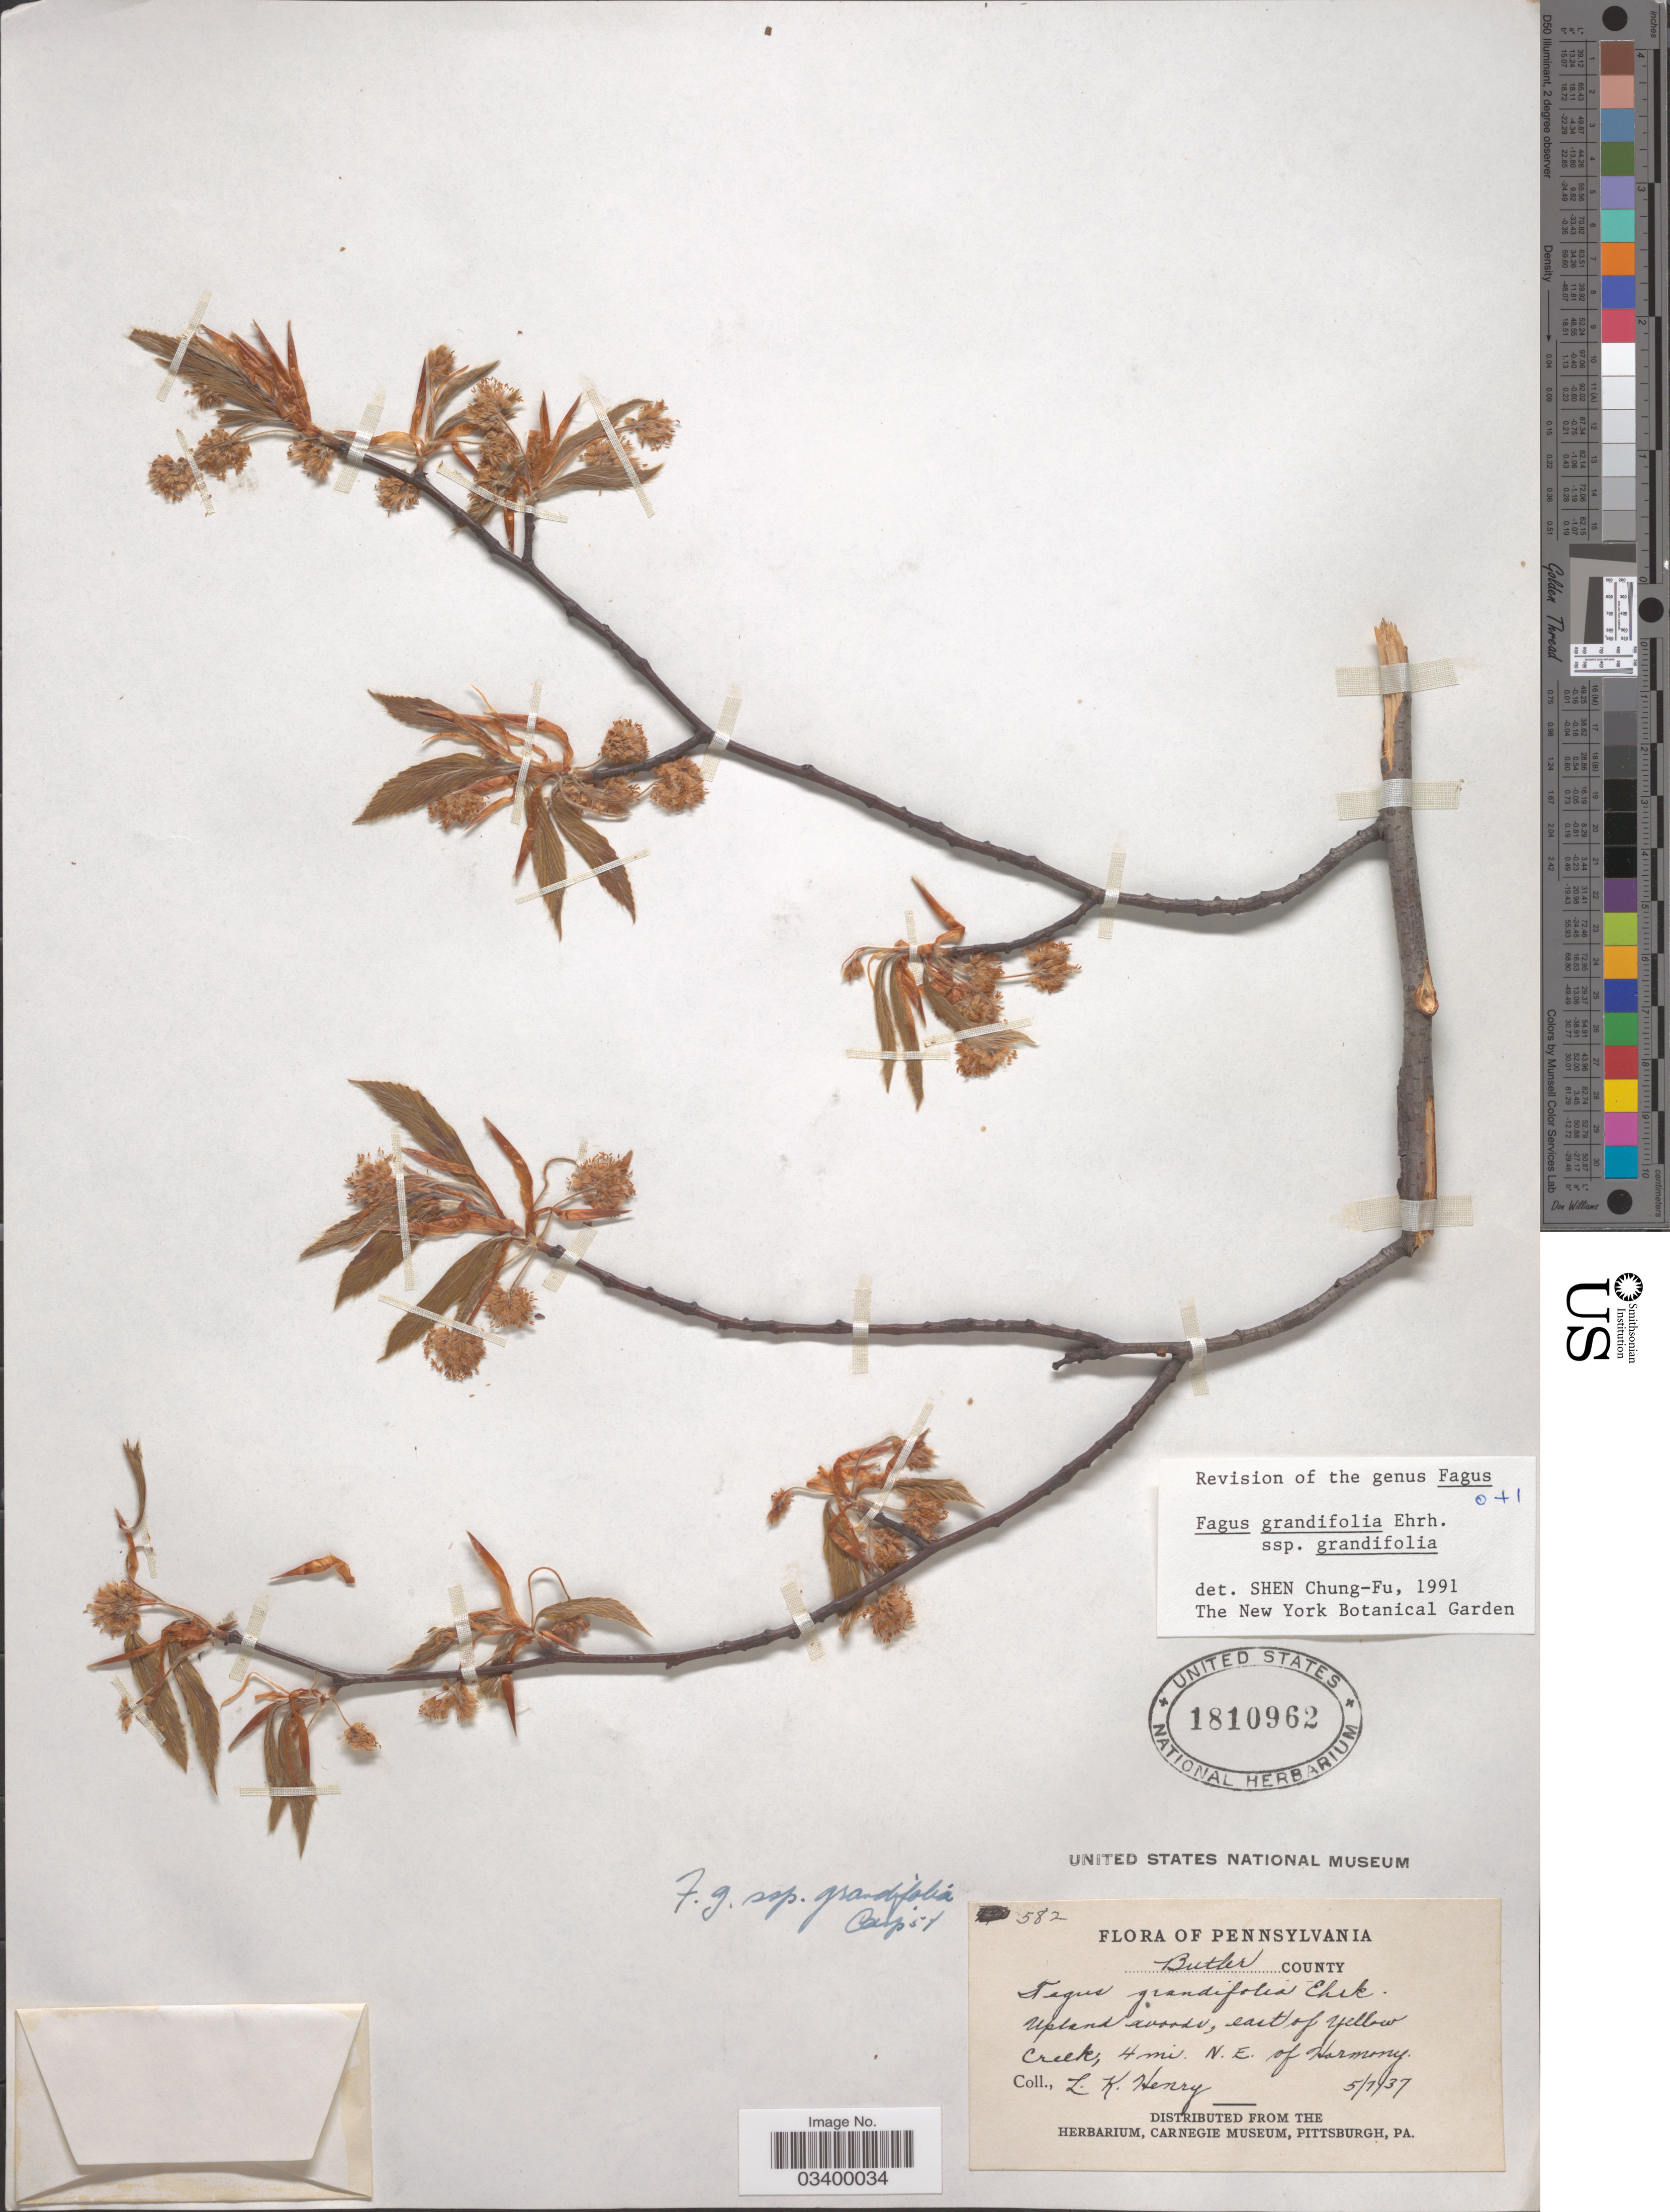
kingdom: Plantae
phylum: Tracheophyta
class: Magnoliopsida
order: Fagales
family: Fagaceae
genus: Fagus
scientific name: Fagus grandifolia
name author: Ehrh.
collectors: L. K. Henry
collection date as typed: Transcribed d/m/y: 1/5/37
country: United States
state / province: Pennsylvania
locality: Butler County. Upland woods, east of Yellow Creek, 4 mi. N.E. of Harmony.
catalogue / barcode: US 1810962